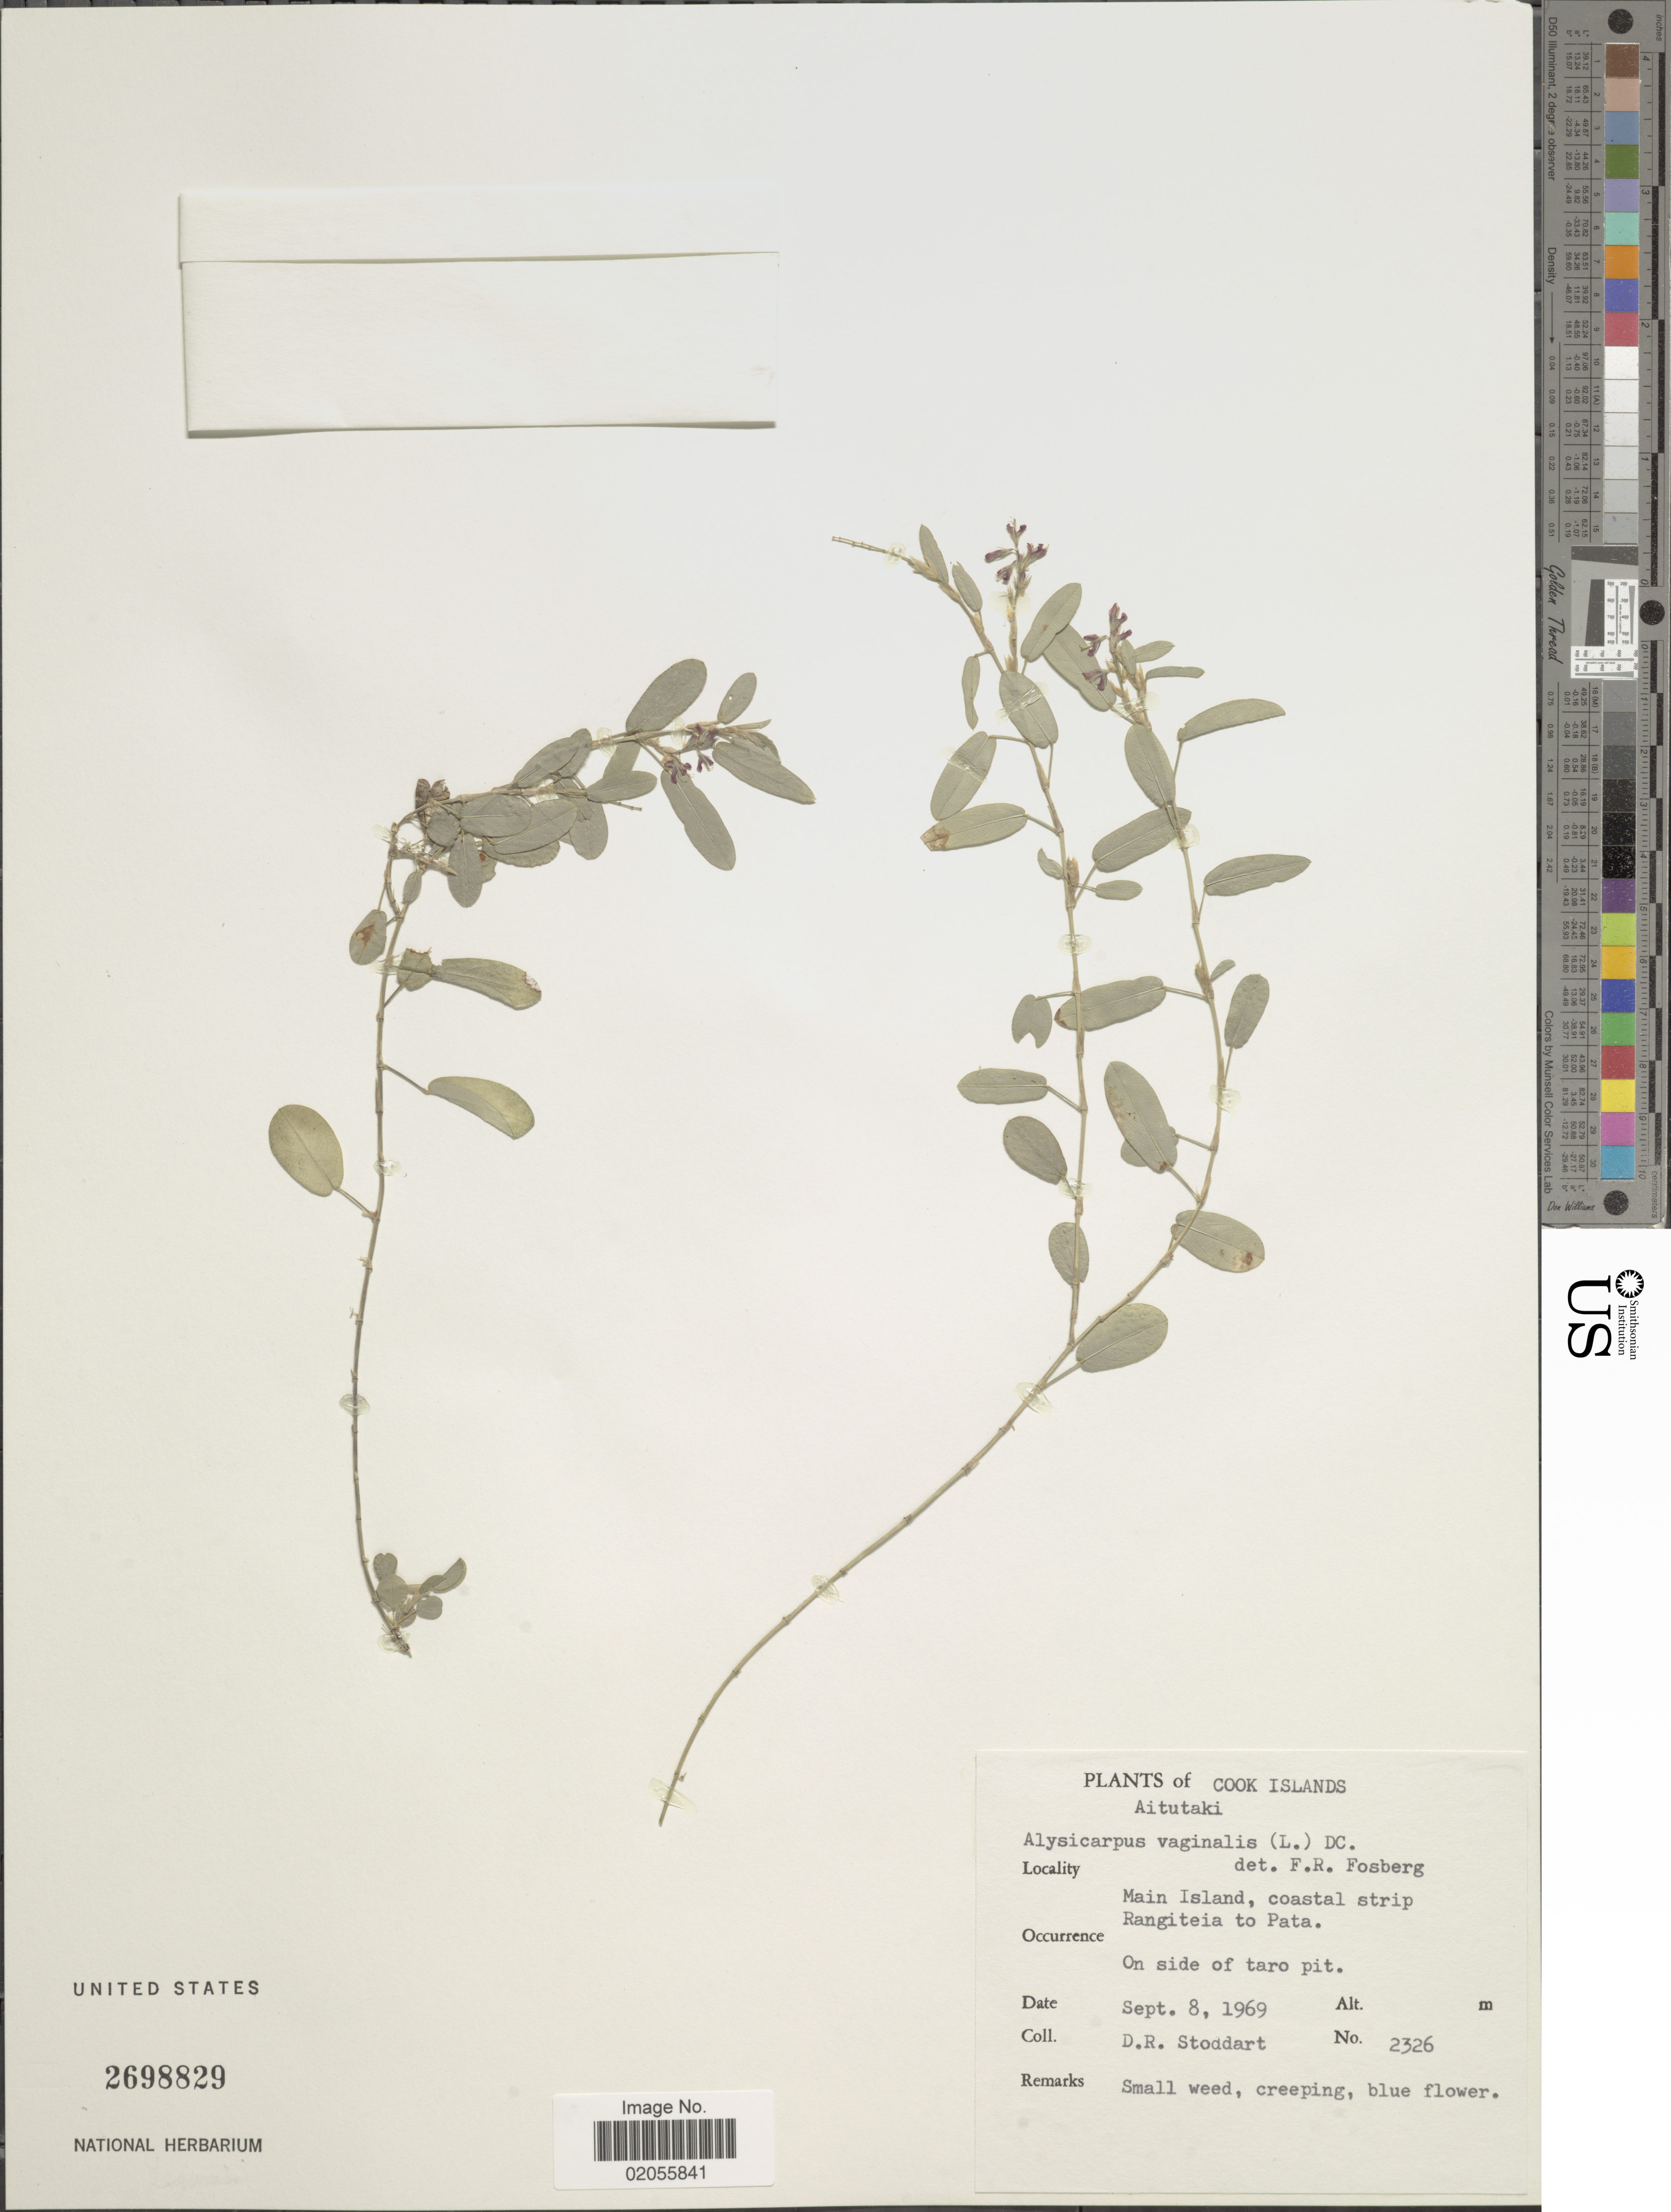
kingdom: Plantae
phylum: Tracheophyta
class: Magnoliopsida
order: Fabales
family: Fabaceae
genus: Alysicarpus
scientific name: Alysicarpus vaginalis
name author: (L.) DC.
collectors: D. R. Stoddart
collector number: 2326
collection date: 1969-09-08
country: Cook Islands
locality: Aitutaki, Main island, coastal strip Rangiteia to Pata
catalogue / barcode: US 2698829